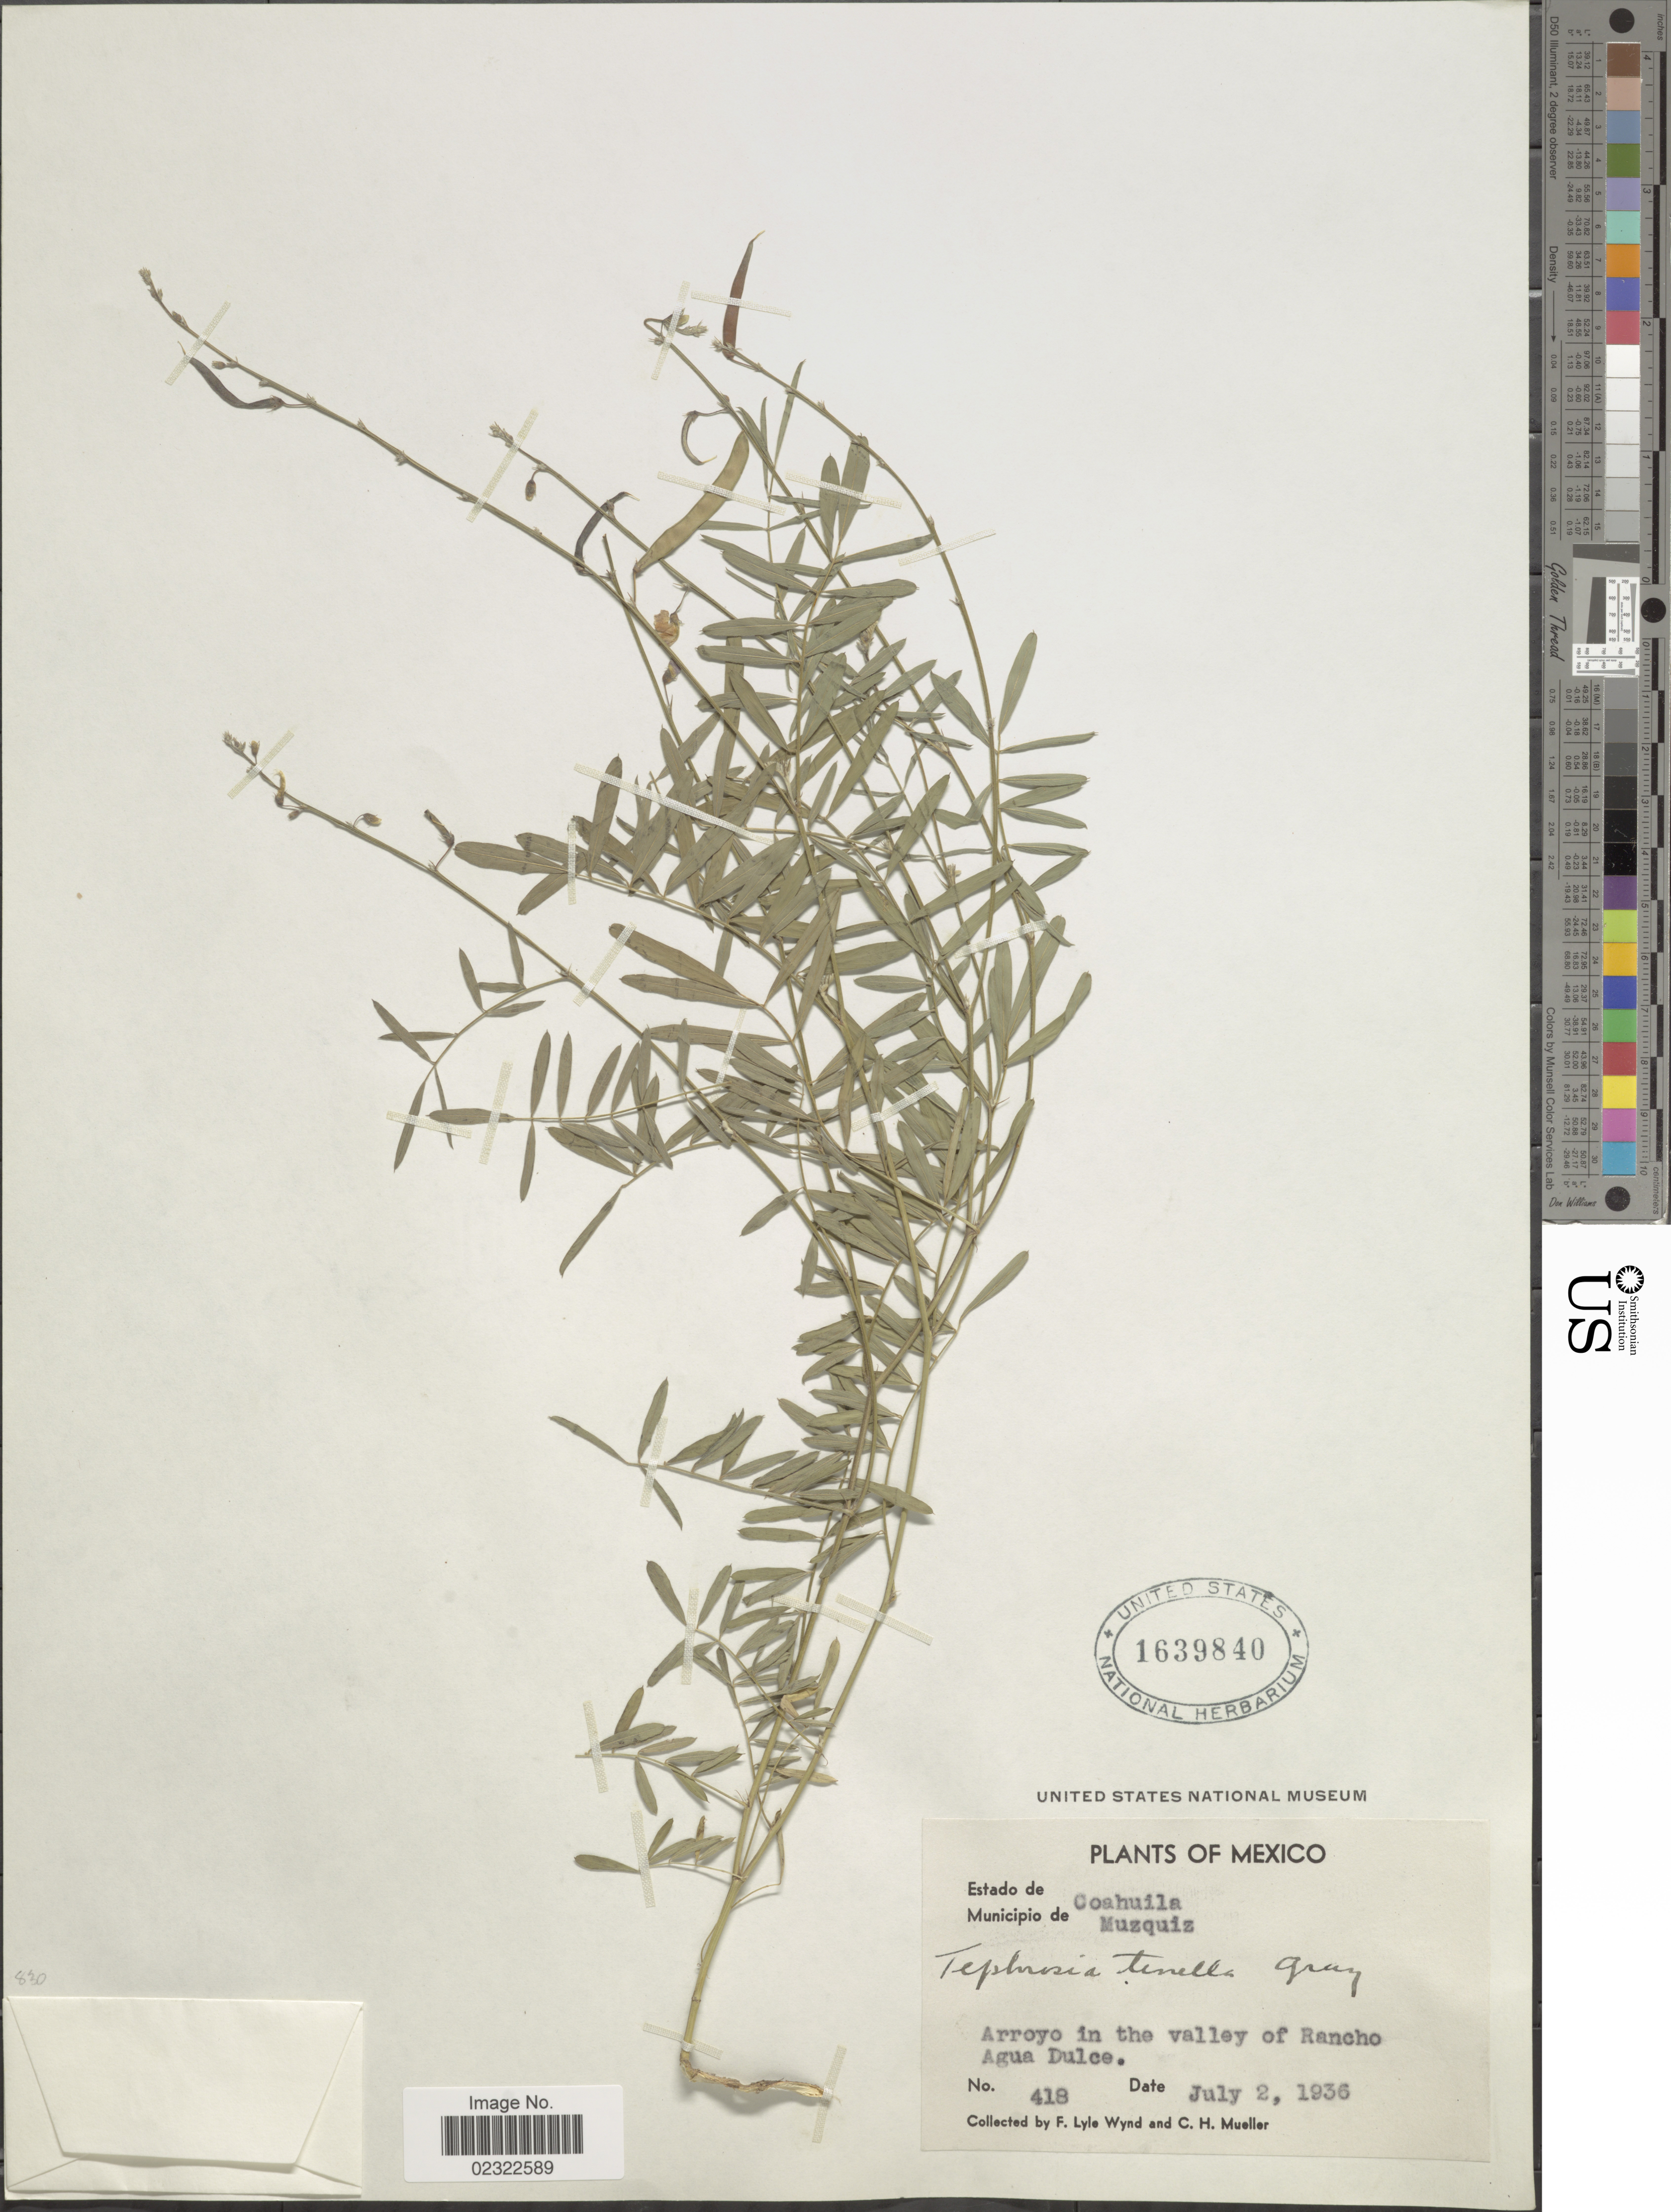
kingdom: Plantae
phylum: Tracheophyta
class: Magnoliopsida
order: Fabales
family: Fabaceae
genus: Tephrosia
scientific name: Tephrosia tenella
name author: A. Gray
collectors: F. L. Wynd & C. H. Mueller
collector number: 418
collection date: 1936-07-02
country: Mexico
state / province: Coahuila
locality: Mexico, Estado de Coahuila, Municipio de Muzquiz. Arroyo in the valley of Rancho Agua Dulce.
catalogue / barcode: US 1639840